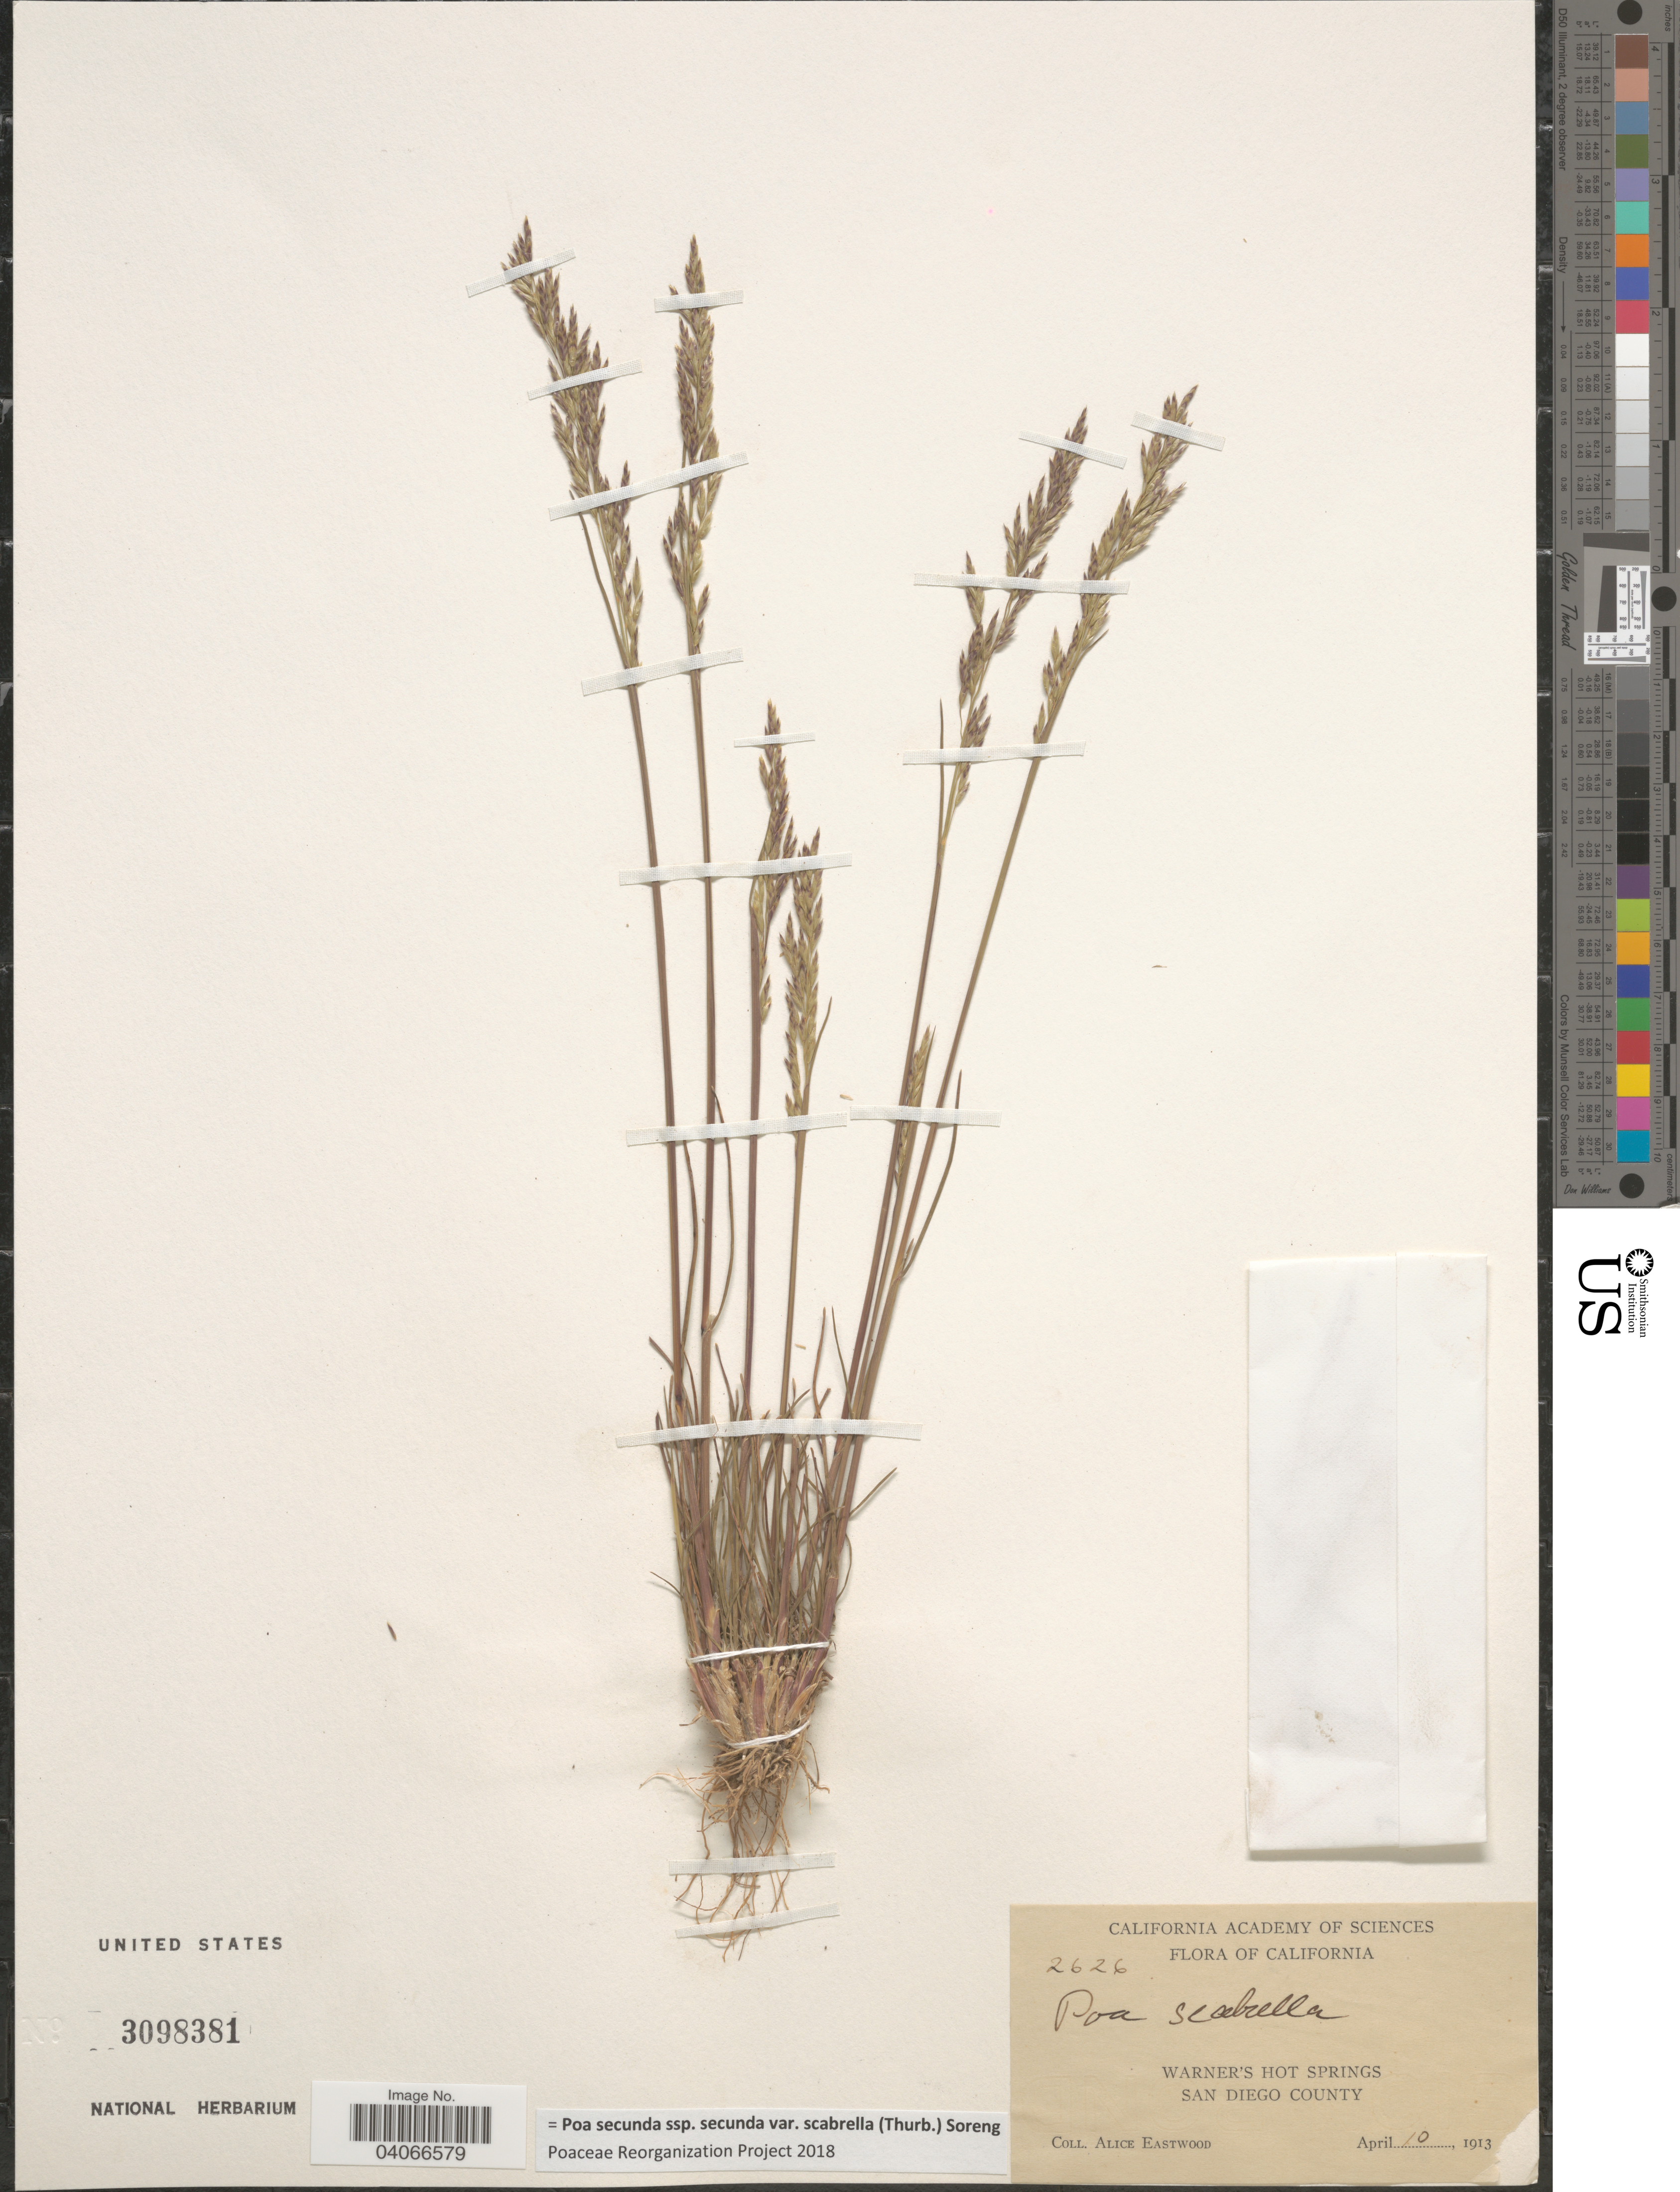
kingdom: Plantae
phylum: Tracheophyta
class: Liliopsida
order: Poales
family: Poaceae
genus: Poa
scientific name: Poa secunda subsp. secunda var. scabrella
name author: (Thurb.) Soreng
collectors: A. Eastwood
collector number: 2626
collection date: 1913-04-10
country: United States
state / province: California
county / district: San Diego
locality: Warner's Hot Springs. San Diego County.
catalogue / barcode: US 3098381